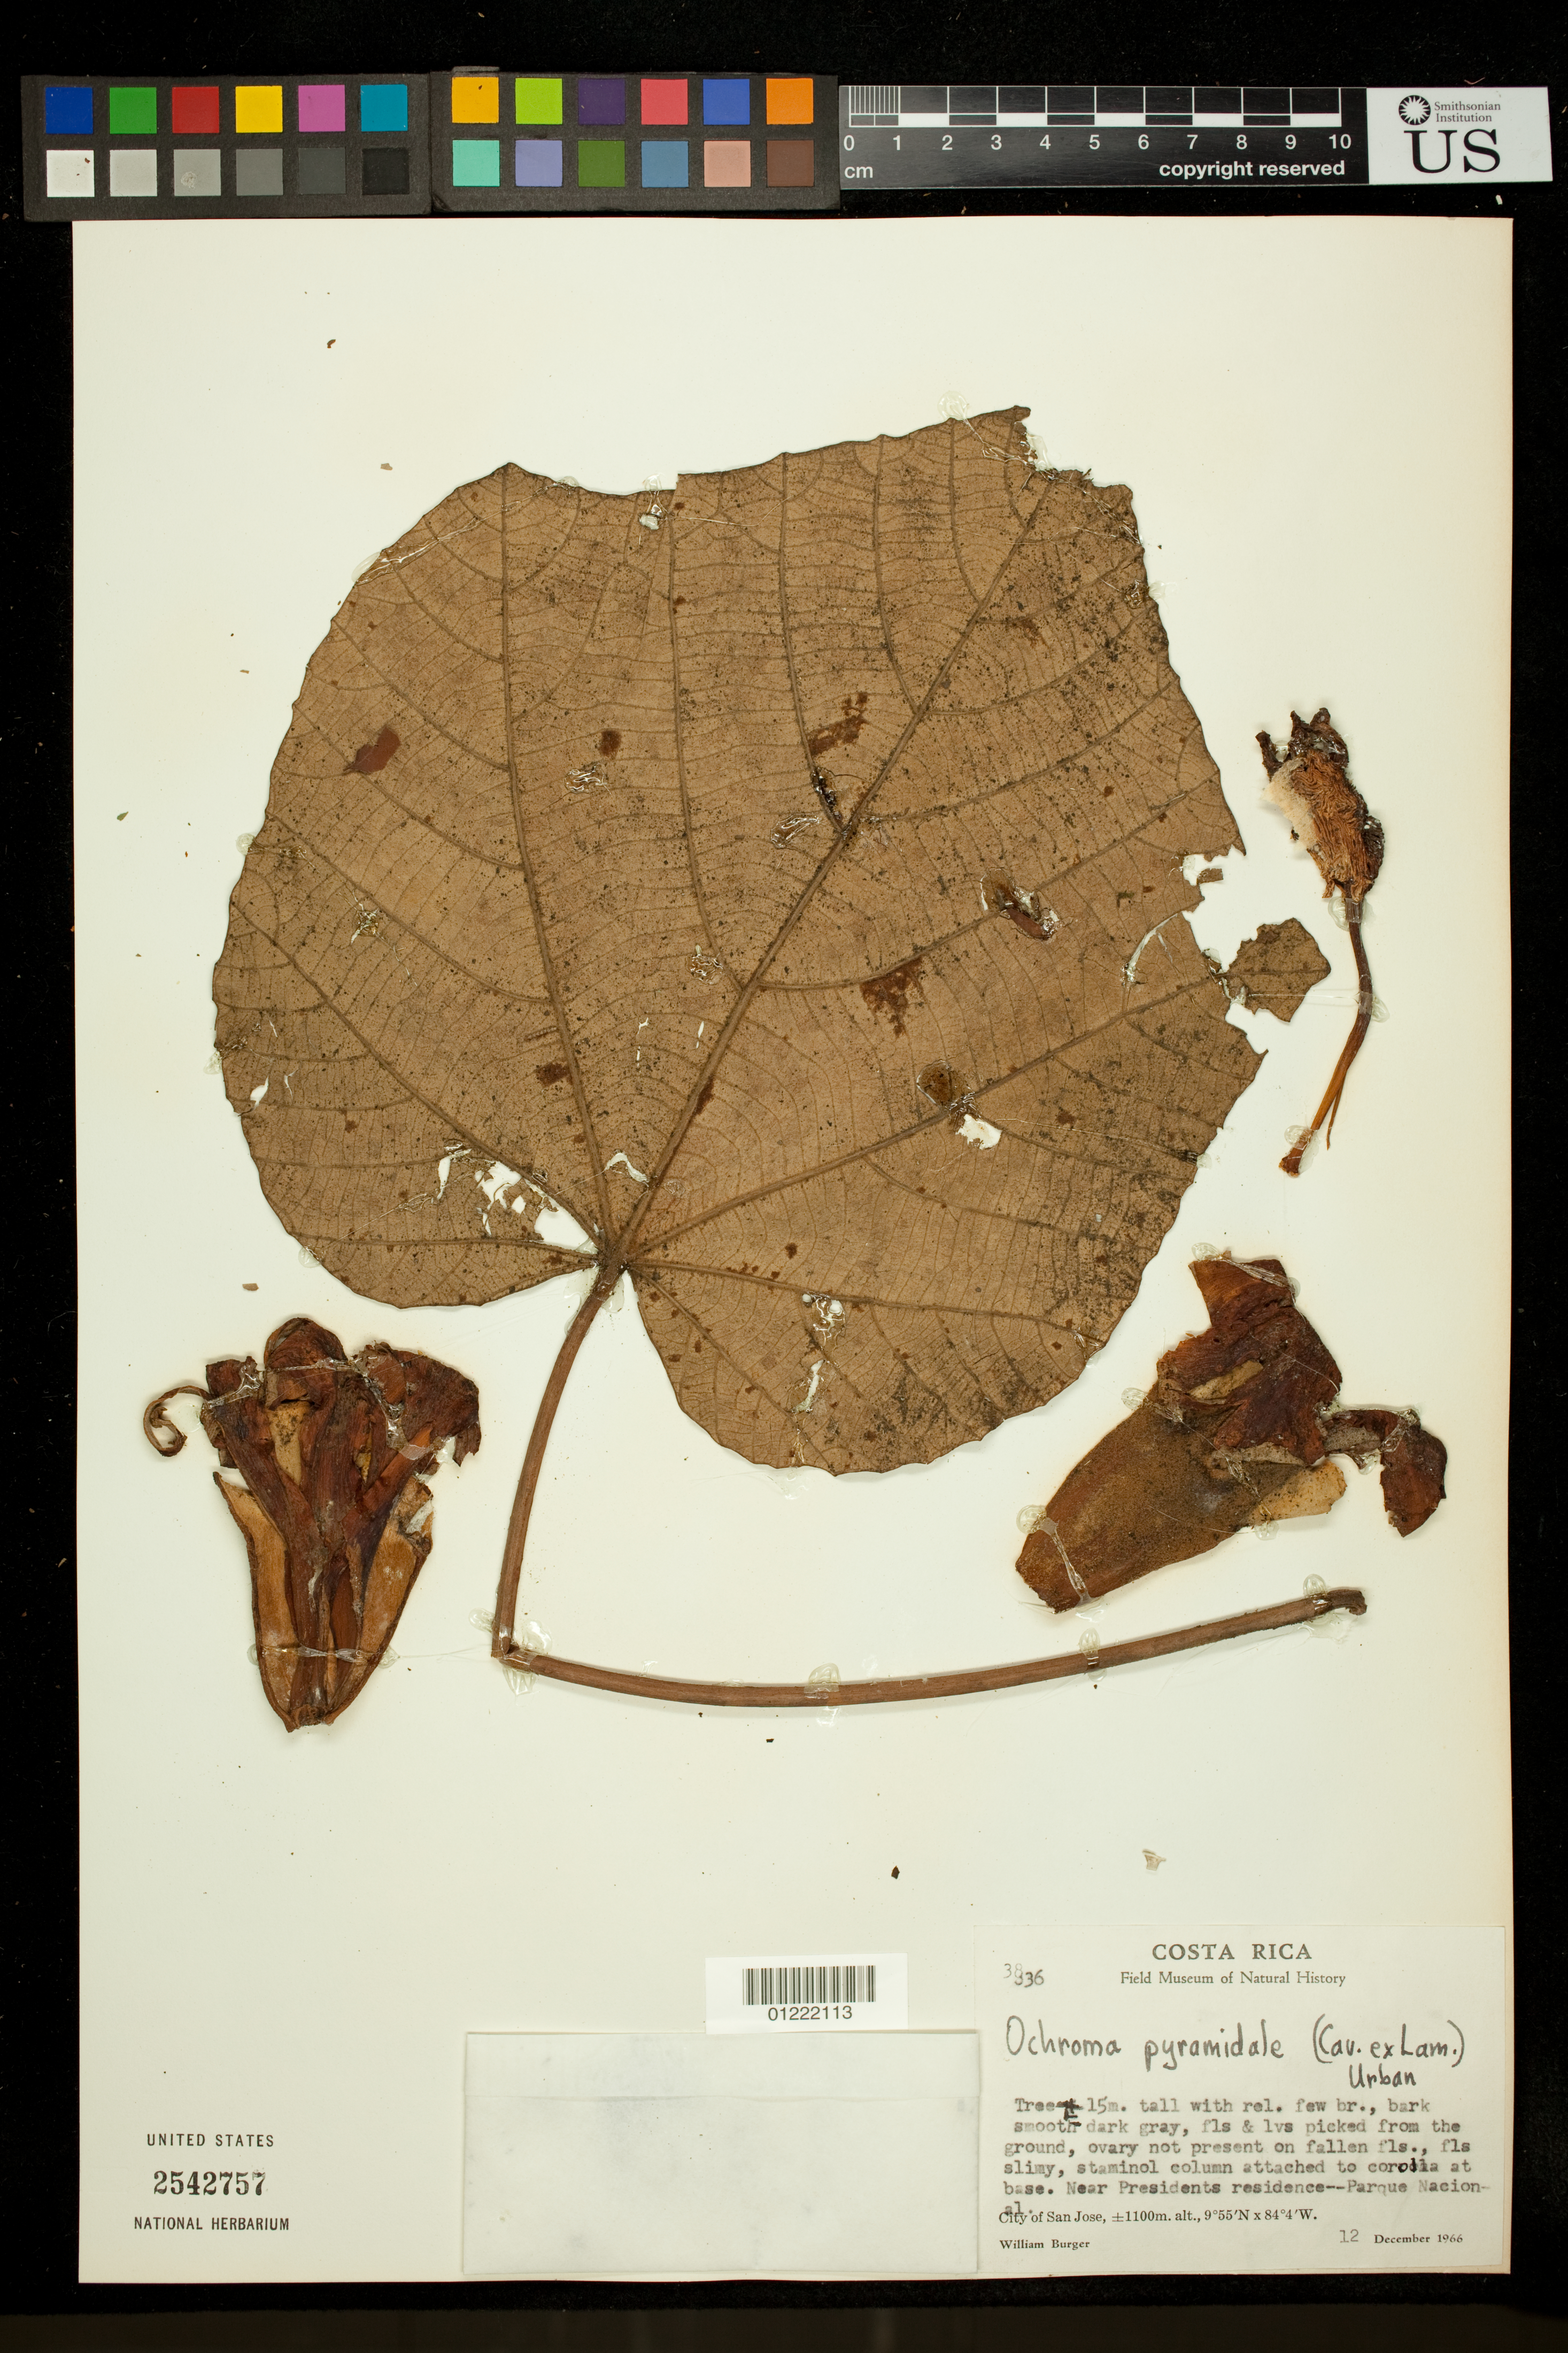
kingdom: Plantae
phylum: Tracheophyta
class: Magnoliopsida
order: Malvales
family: Malvaceae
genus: Ochroma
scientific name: Ochroma pyramidale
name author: (Cav. ex Lam.) Urb.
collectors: W. Burger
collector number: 3836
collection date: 1966-12-12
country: Costa Rica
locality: City of San Jose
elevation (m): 1100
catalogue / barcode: US 2542757